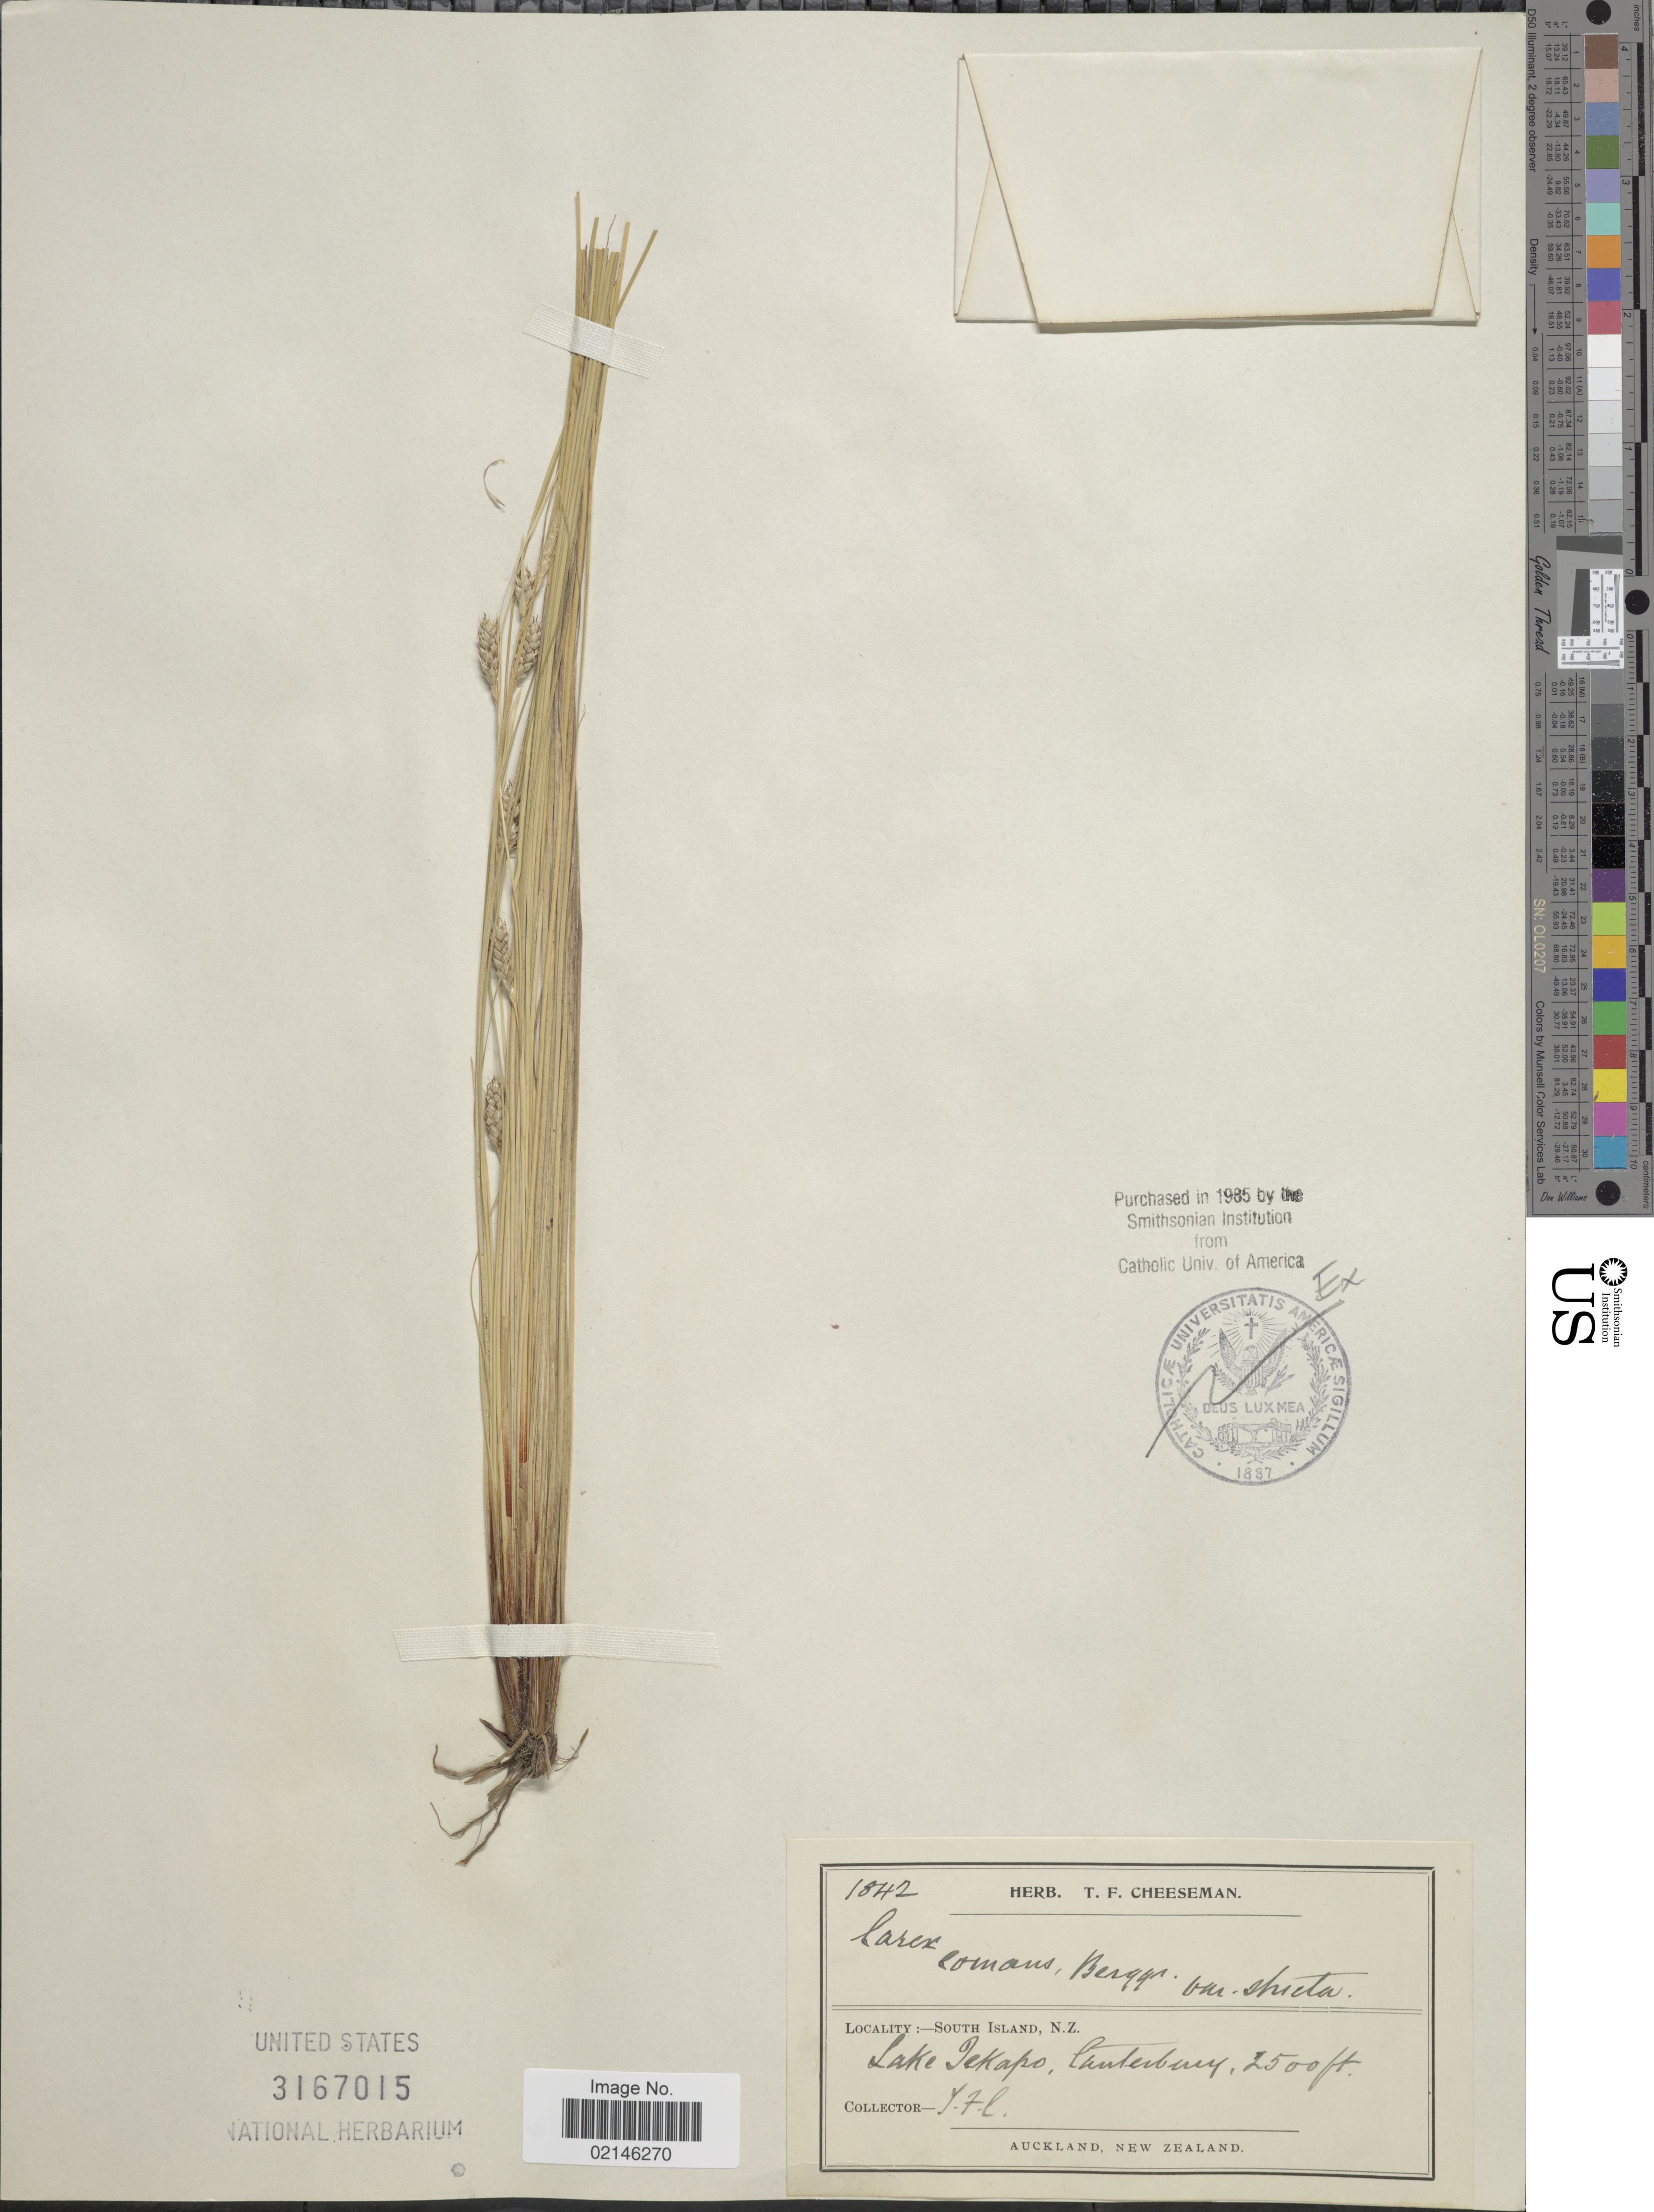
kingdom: Plantae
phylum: Tracheophyta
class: Liliopsida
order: Poales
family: Cyperaceae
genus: Carex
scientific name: Carex comans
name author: Berggr.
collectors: T. F. Cheeseman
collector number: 1842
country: New Zealand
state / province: Canterbury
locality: South Island. Lake Tekapo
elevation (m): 762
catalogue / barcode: US 3167015